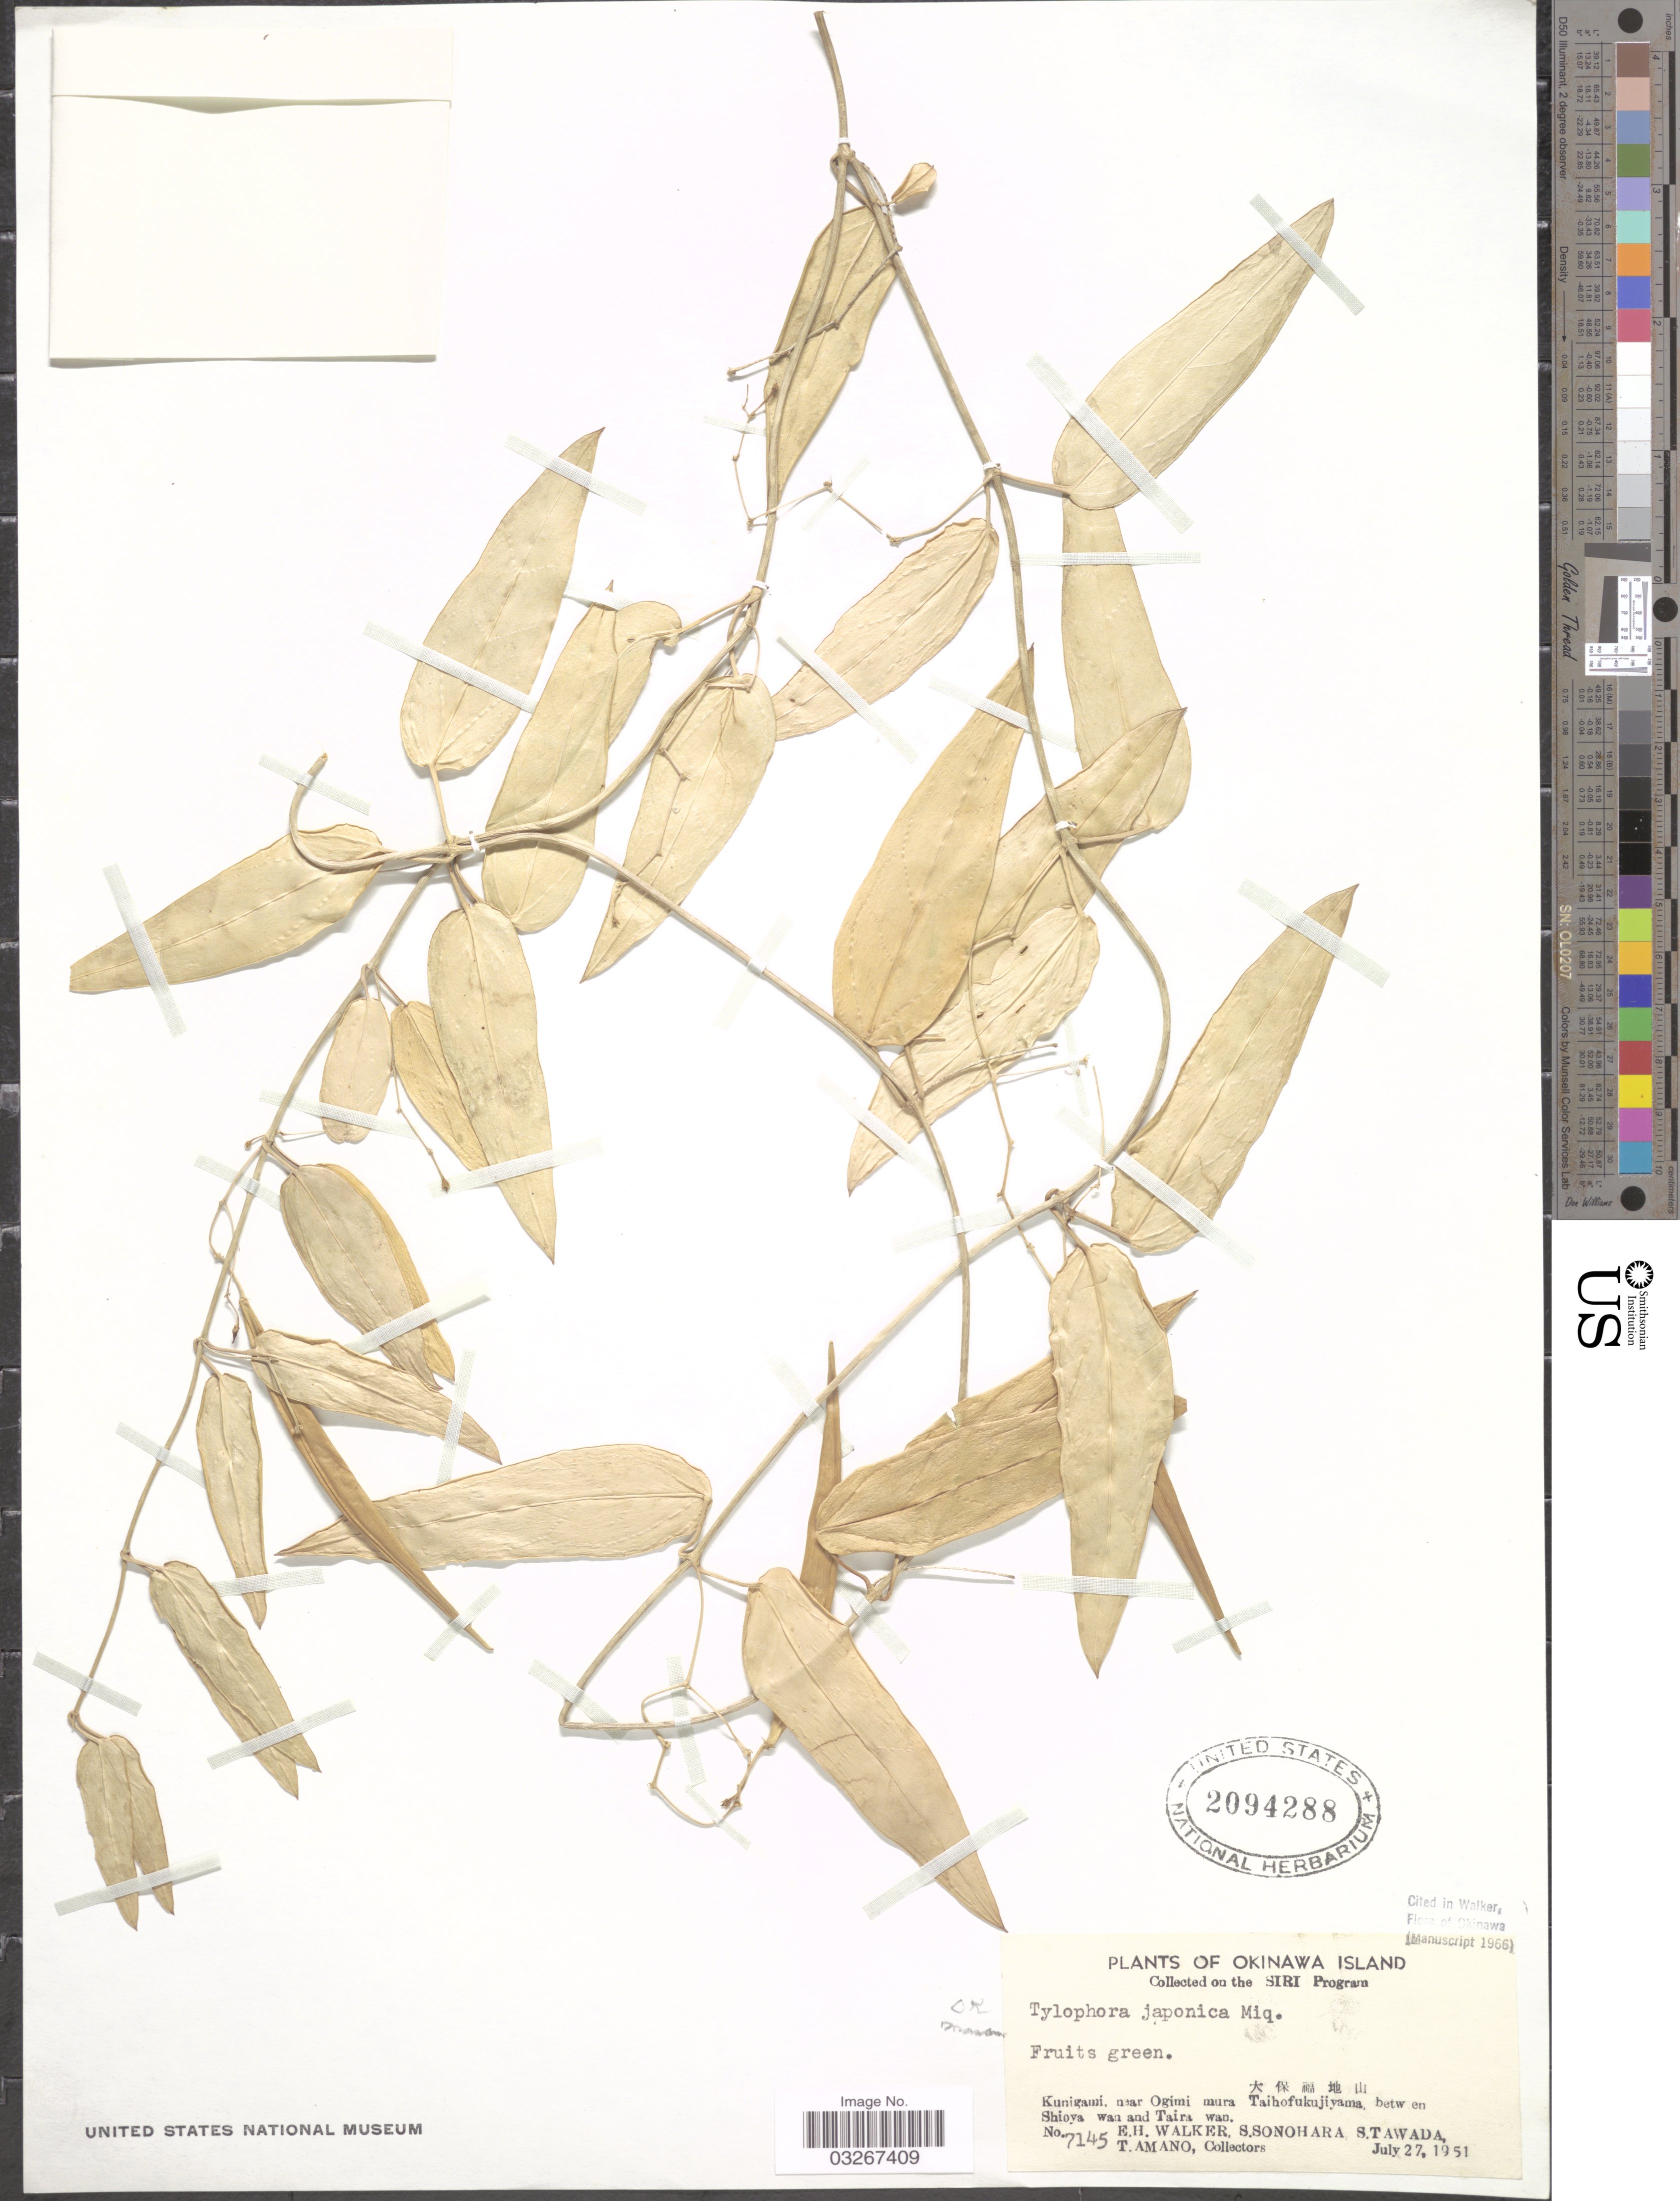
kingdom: Plantae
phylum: Tracheophyta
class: Magnoliopsida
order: Gentianales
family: Apocynaceae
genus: Tylophora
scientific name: Tylophora japonica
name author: Miq.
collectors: E. H. Walker, S. Sonohara, S. Tawada & T. Amano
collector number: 7145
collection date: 1951-07-27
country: Japan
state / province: Okinawa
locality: Okinawa Island. Kunigami, near Ogimi mura Taihofukujiyama, between Shioya wan and Taira wan.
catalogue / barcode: US 2094288